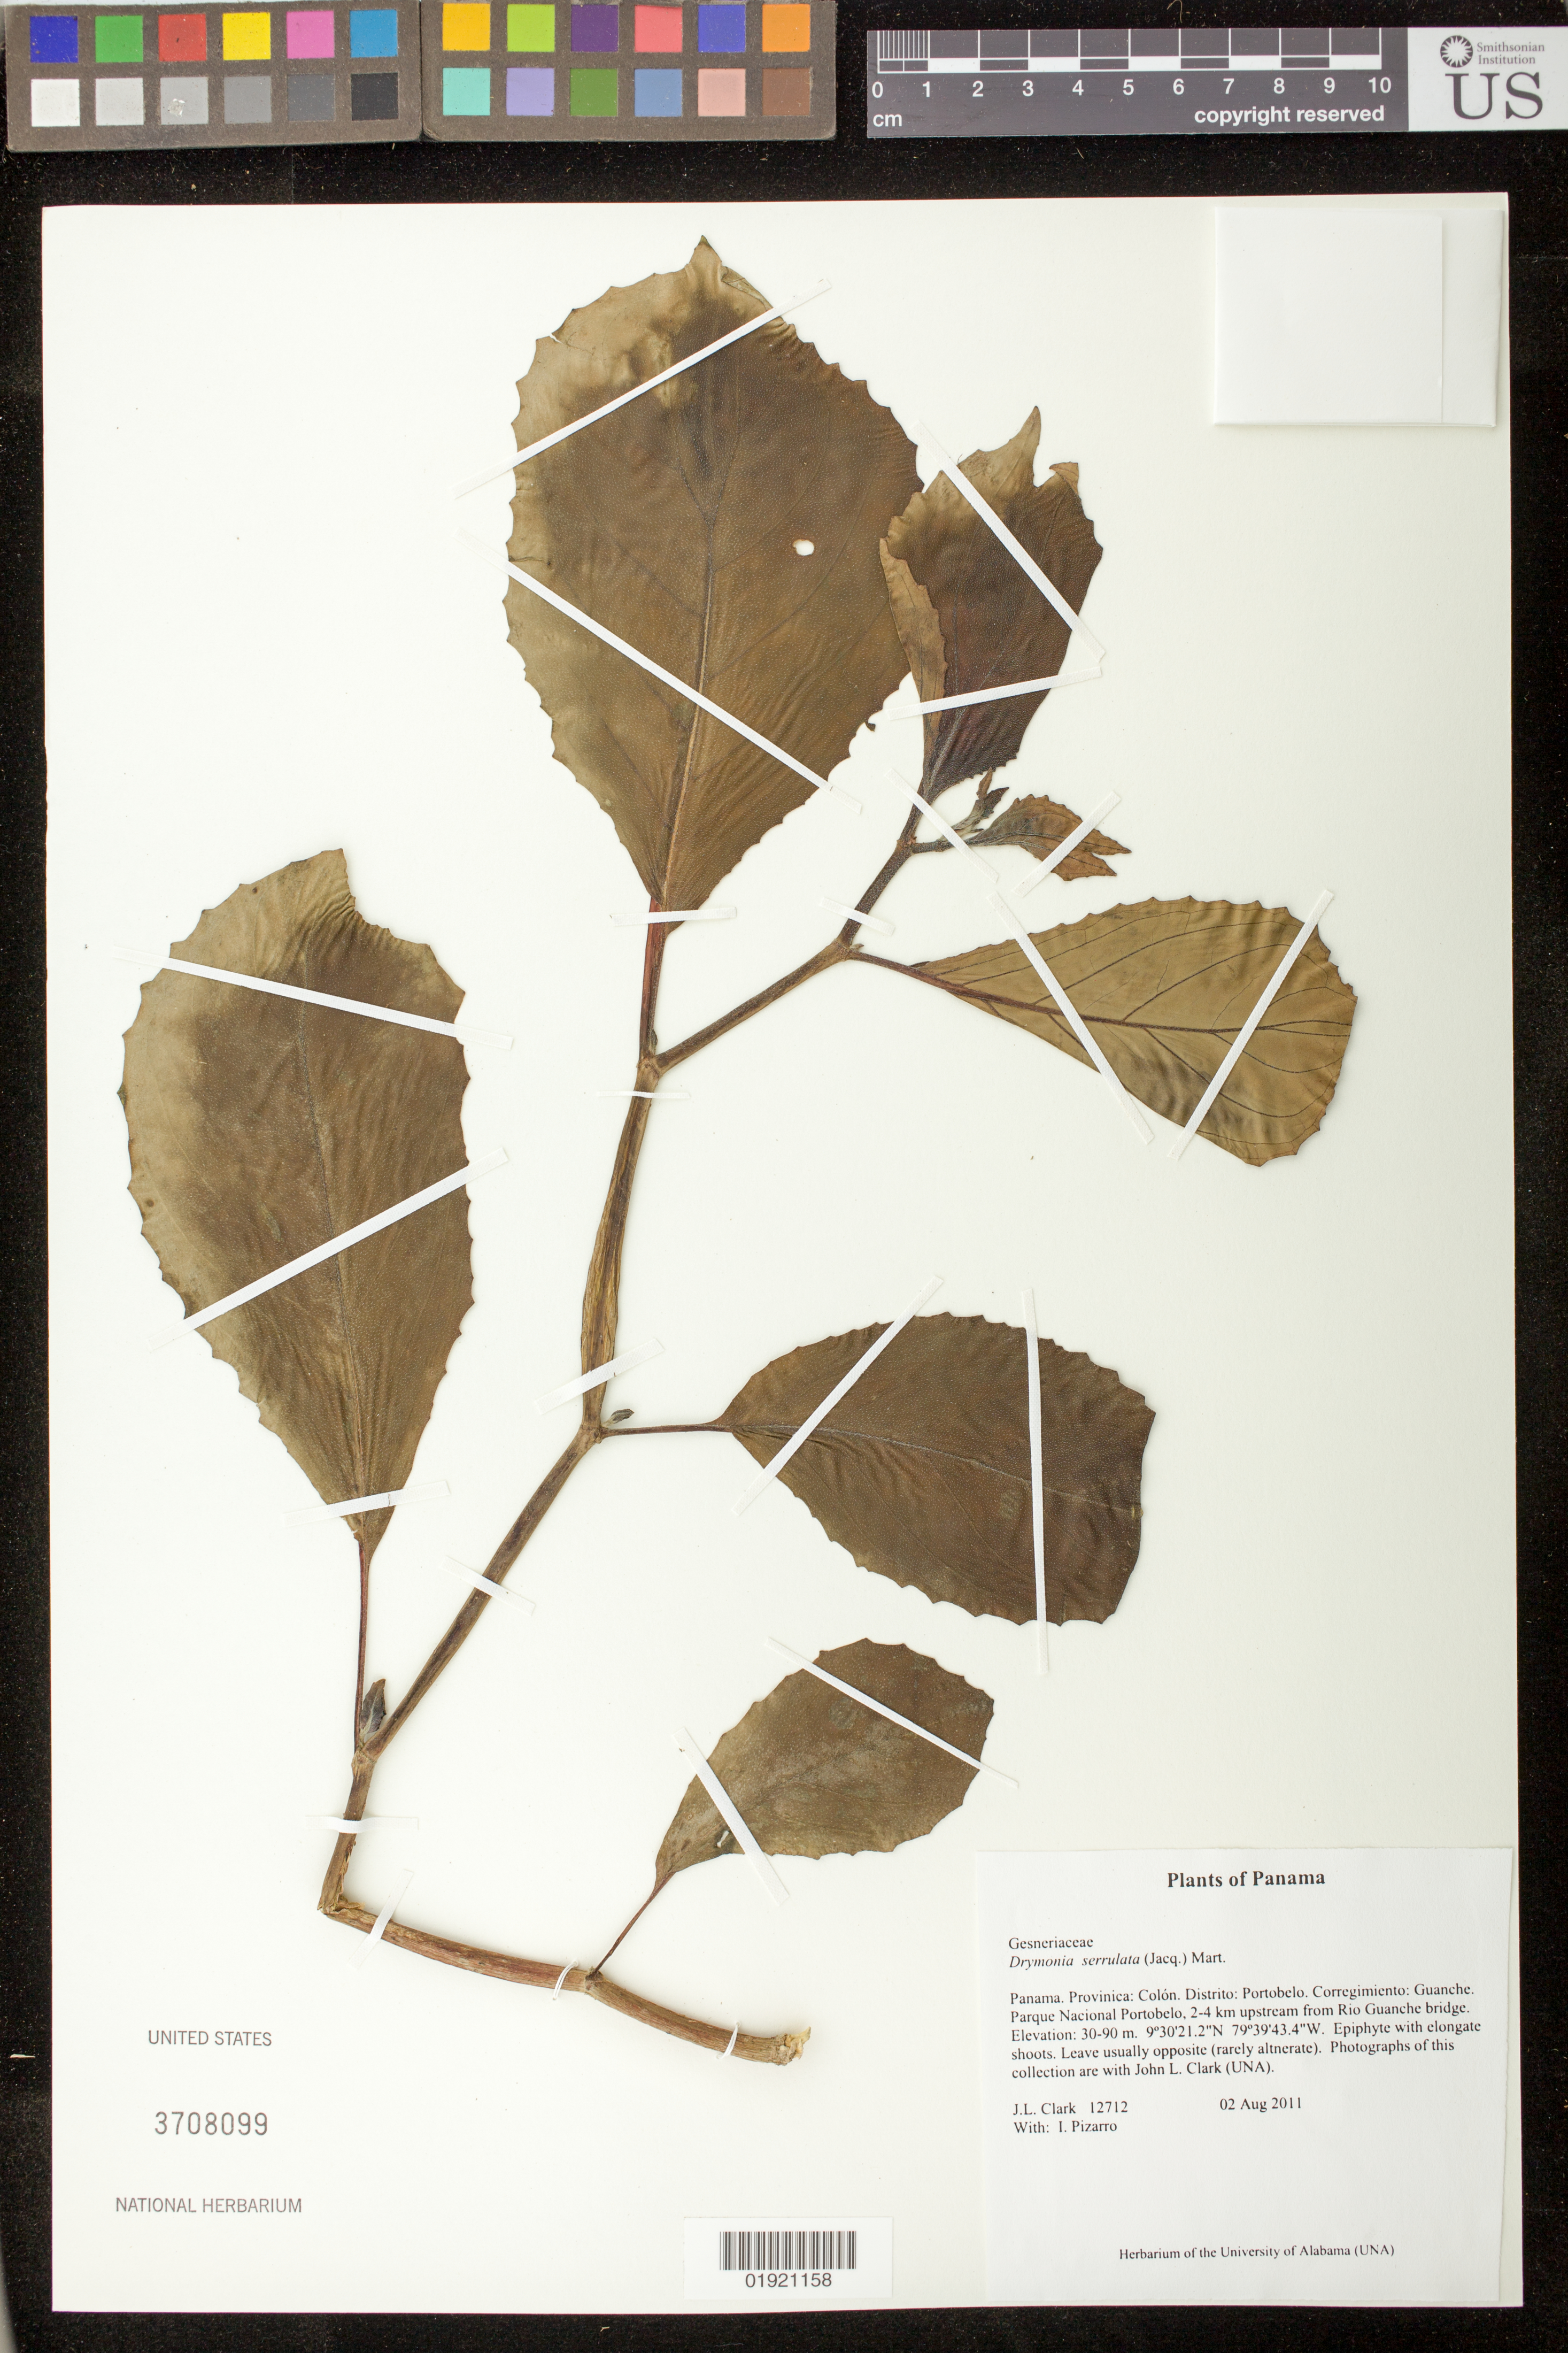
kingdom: Plantae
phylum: Tracheophyta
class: Magnoliopsida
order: Lamiales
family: Gesneriaceae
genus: Drymonia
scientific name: Drymonia serrulata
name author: (Jacq.) Mart.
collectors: J. L. Clark & I. Pizarro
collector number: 12712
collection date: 2011-08-02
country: Panama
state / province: Colón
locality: Distrito: Portobelo. Corregimiento: Guanche. Parque Nacional Portobelo, 2-4 km upstream from Rio Guanche bridge.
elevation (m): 30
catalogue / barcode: US 3708099